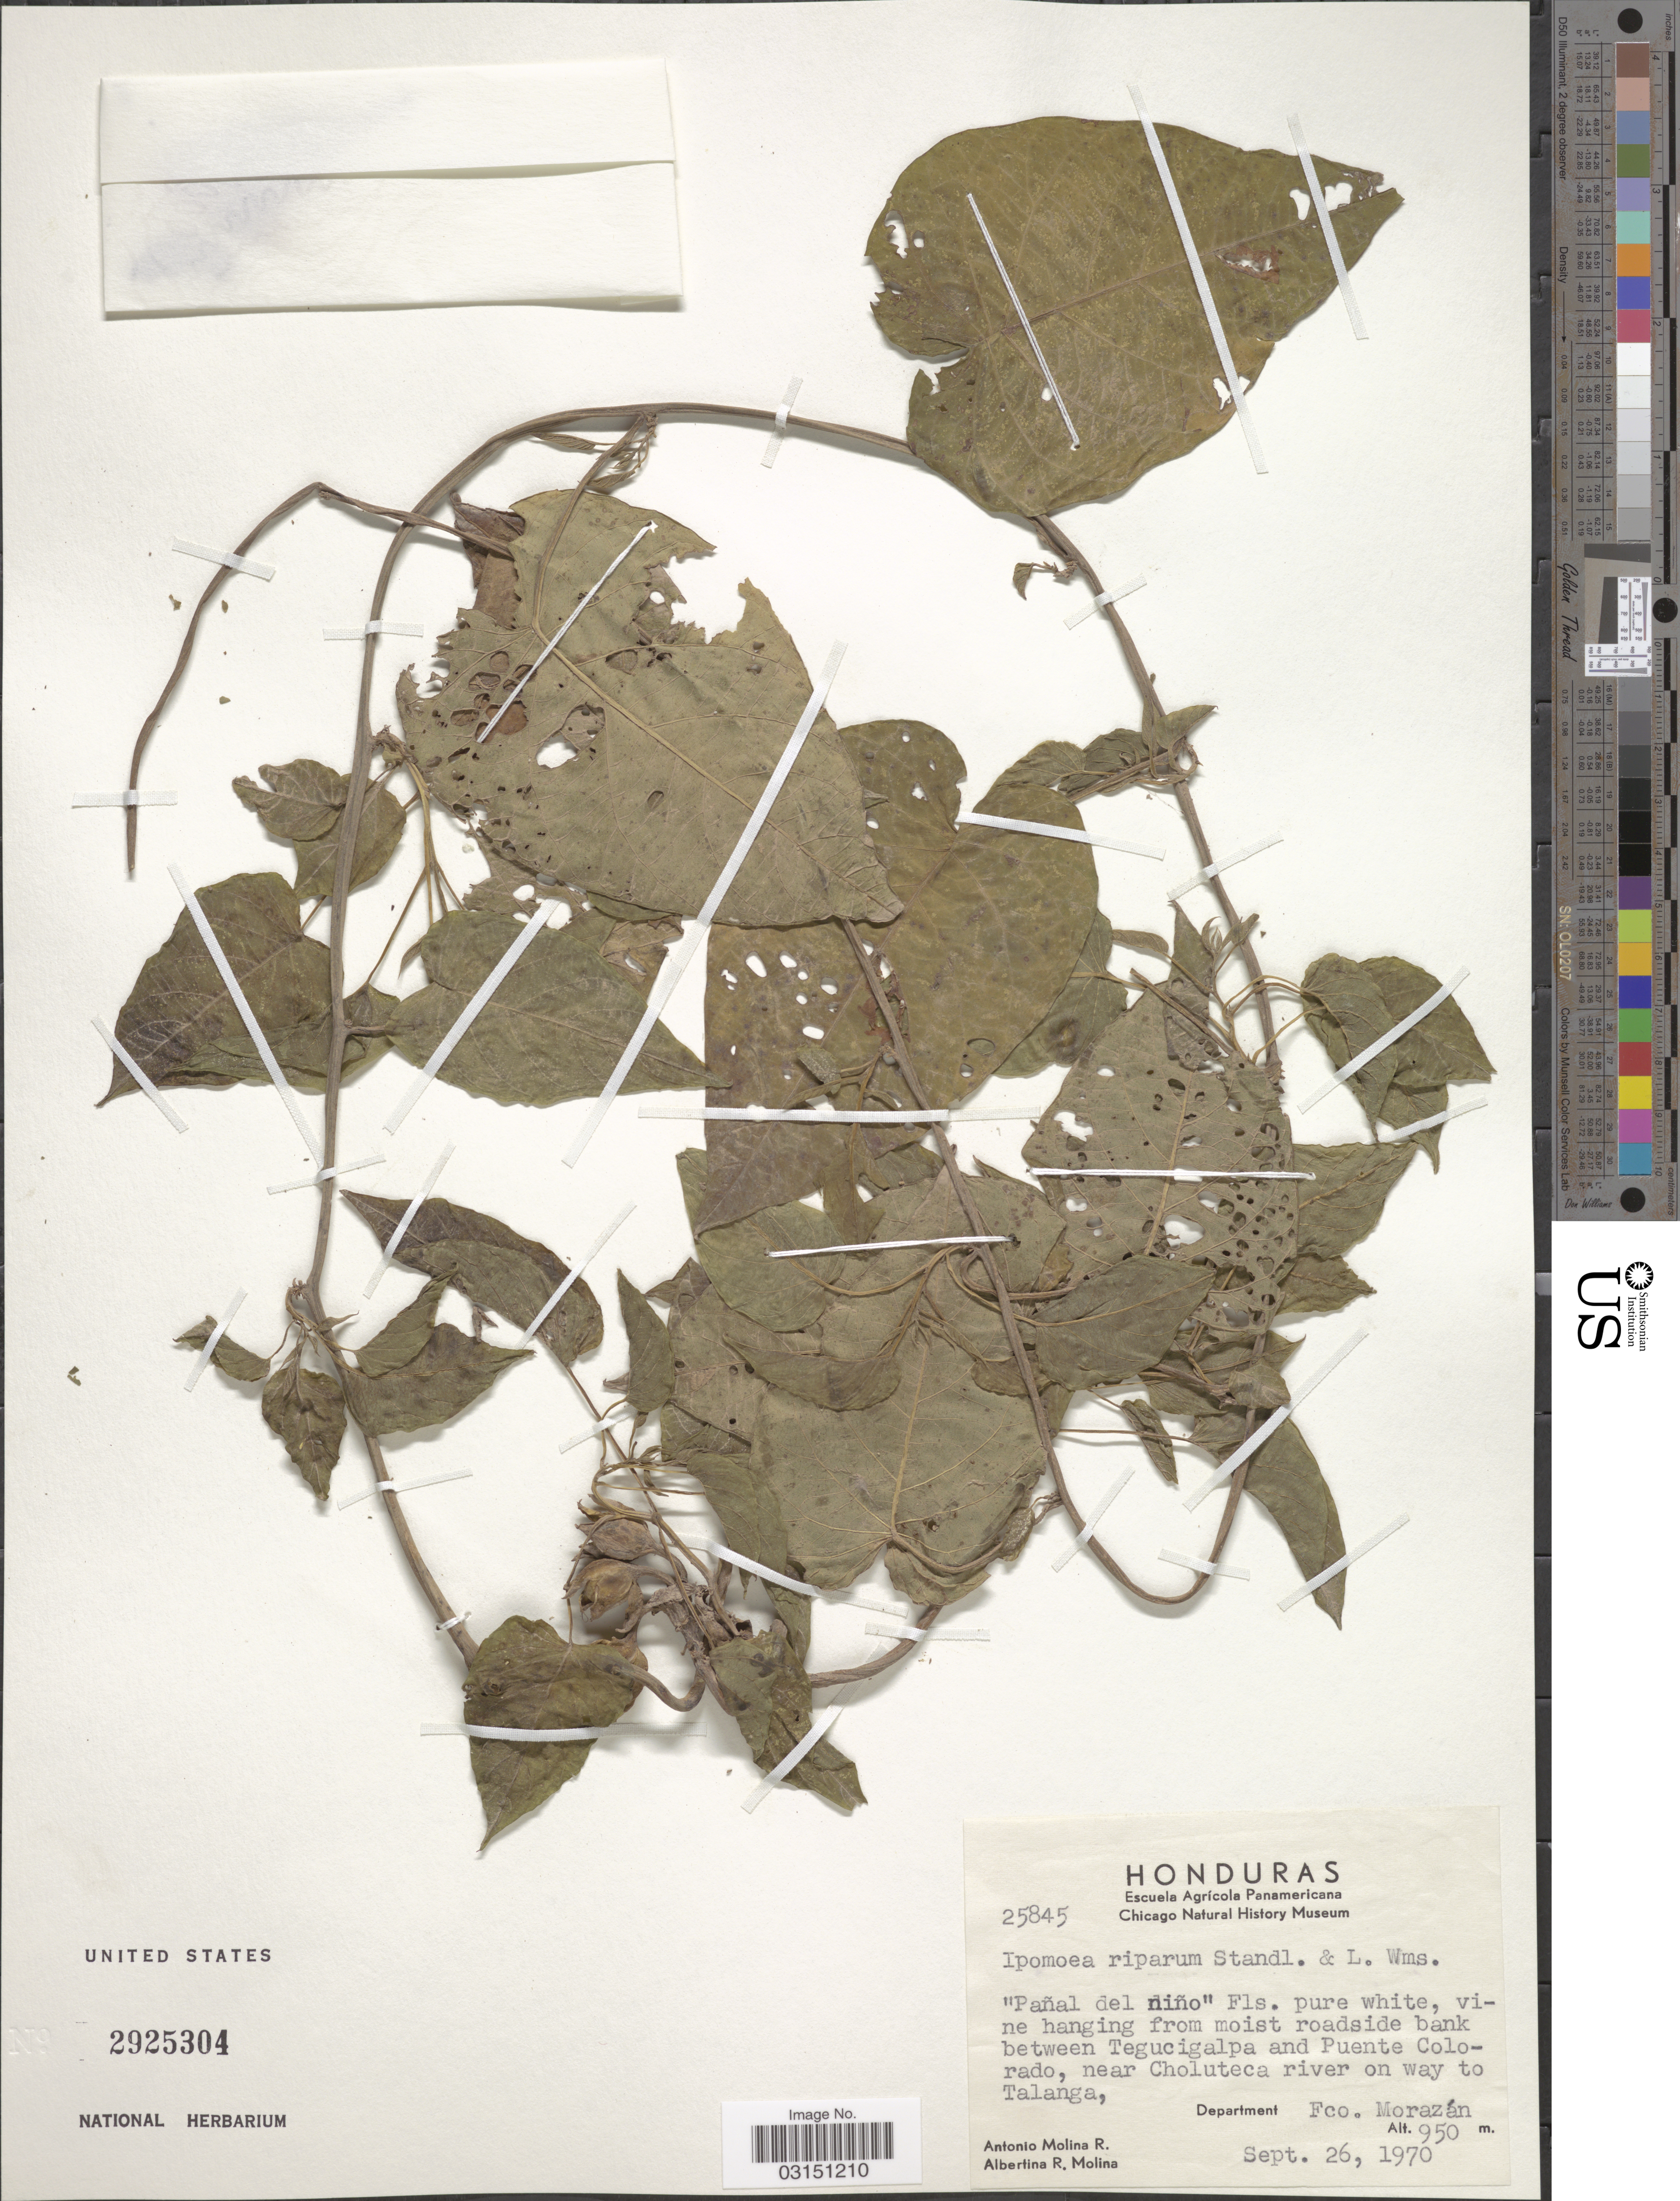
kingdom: Plantae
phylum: Tracheophyta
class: Magnoliopsida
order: Solanales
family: Convolvulaceae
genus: Ipomoea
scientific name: Ipomoea riparum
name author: Standl. & L.O. Williams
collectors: A. Molina R. & A. R. Molina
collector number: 25845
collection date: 1970-09-26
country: Honduras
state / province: Fco. Morazán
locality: Vine hanging from moist roadside bank between Tegucigalpa and Puente Colorado, near Choluteca river on way to Talanga, Department Fco. Morazán.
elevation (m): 950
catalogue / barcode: US 2925304